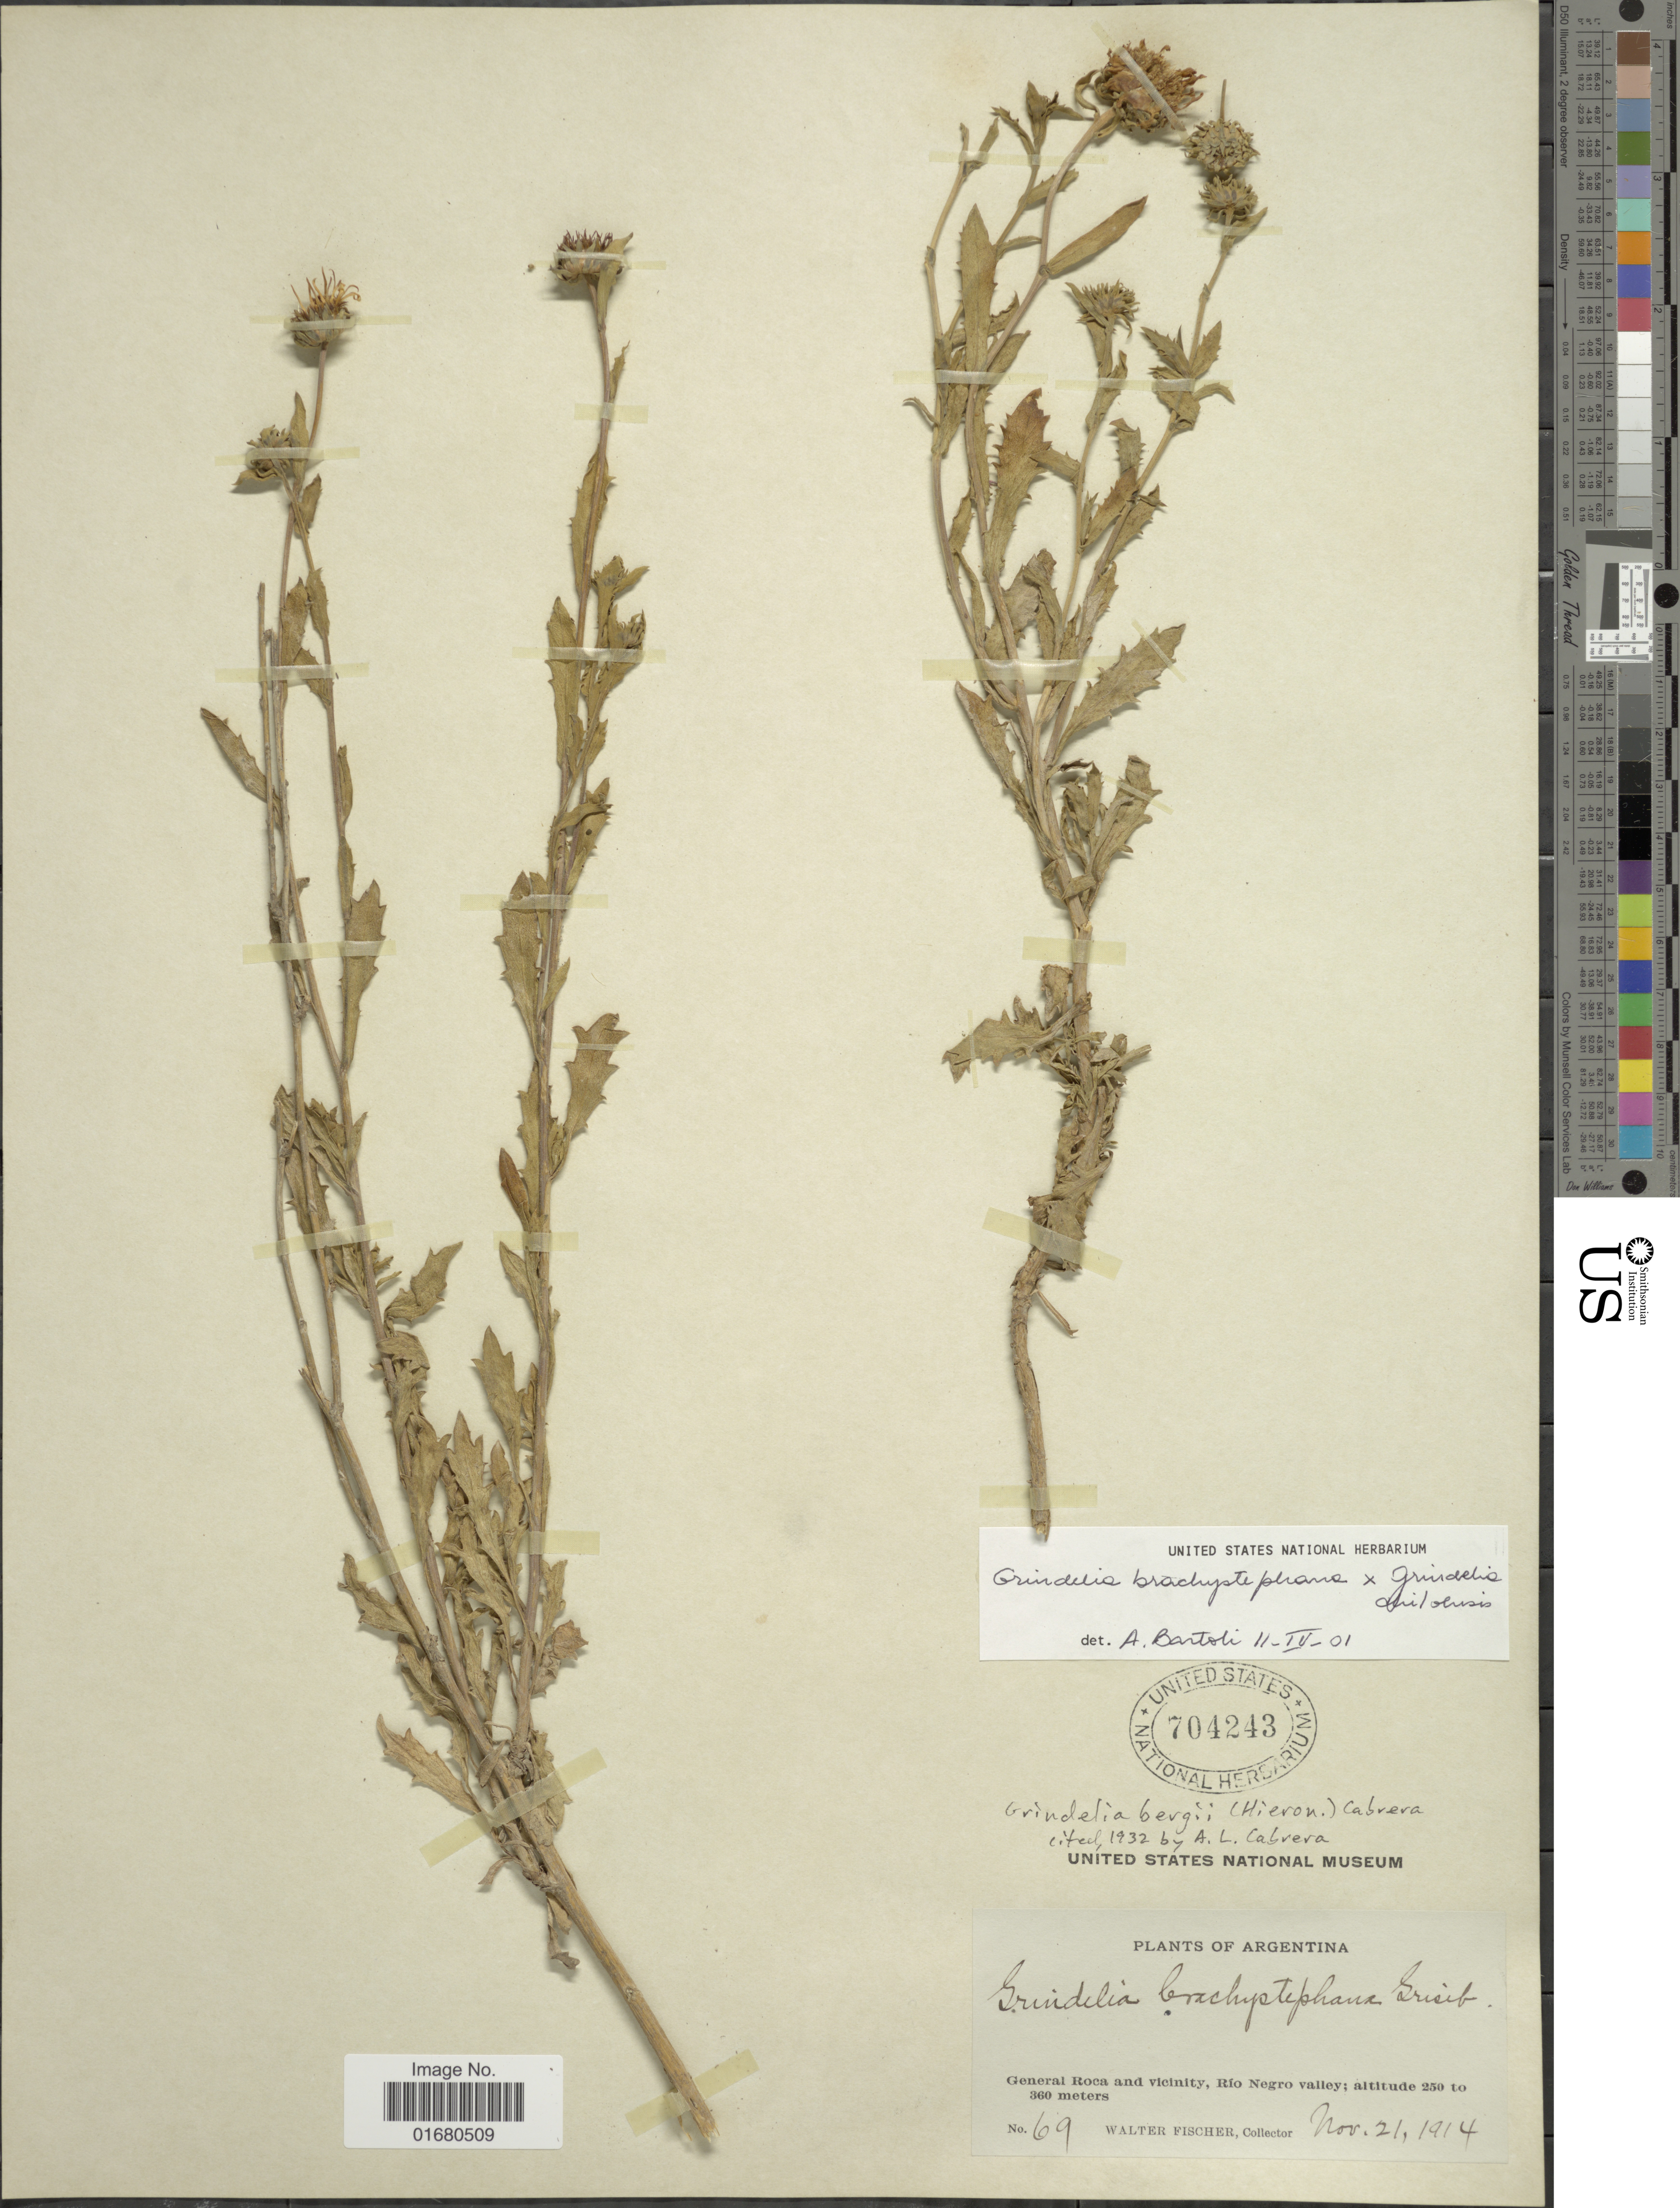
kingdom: Plantae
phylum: Tracheophyta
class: Magnoliopsida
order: Asterales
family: Asteraceae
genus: Grindelia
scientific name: Grindelia brachystephana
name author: Griseb.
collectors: W. Fischer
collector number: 69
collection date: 1914-11-21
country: Argentina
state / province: Rio Negro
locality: General Roca and vicinity, Rio Negro Valley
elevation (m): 250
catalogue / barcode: US 704243